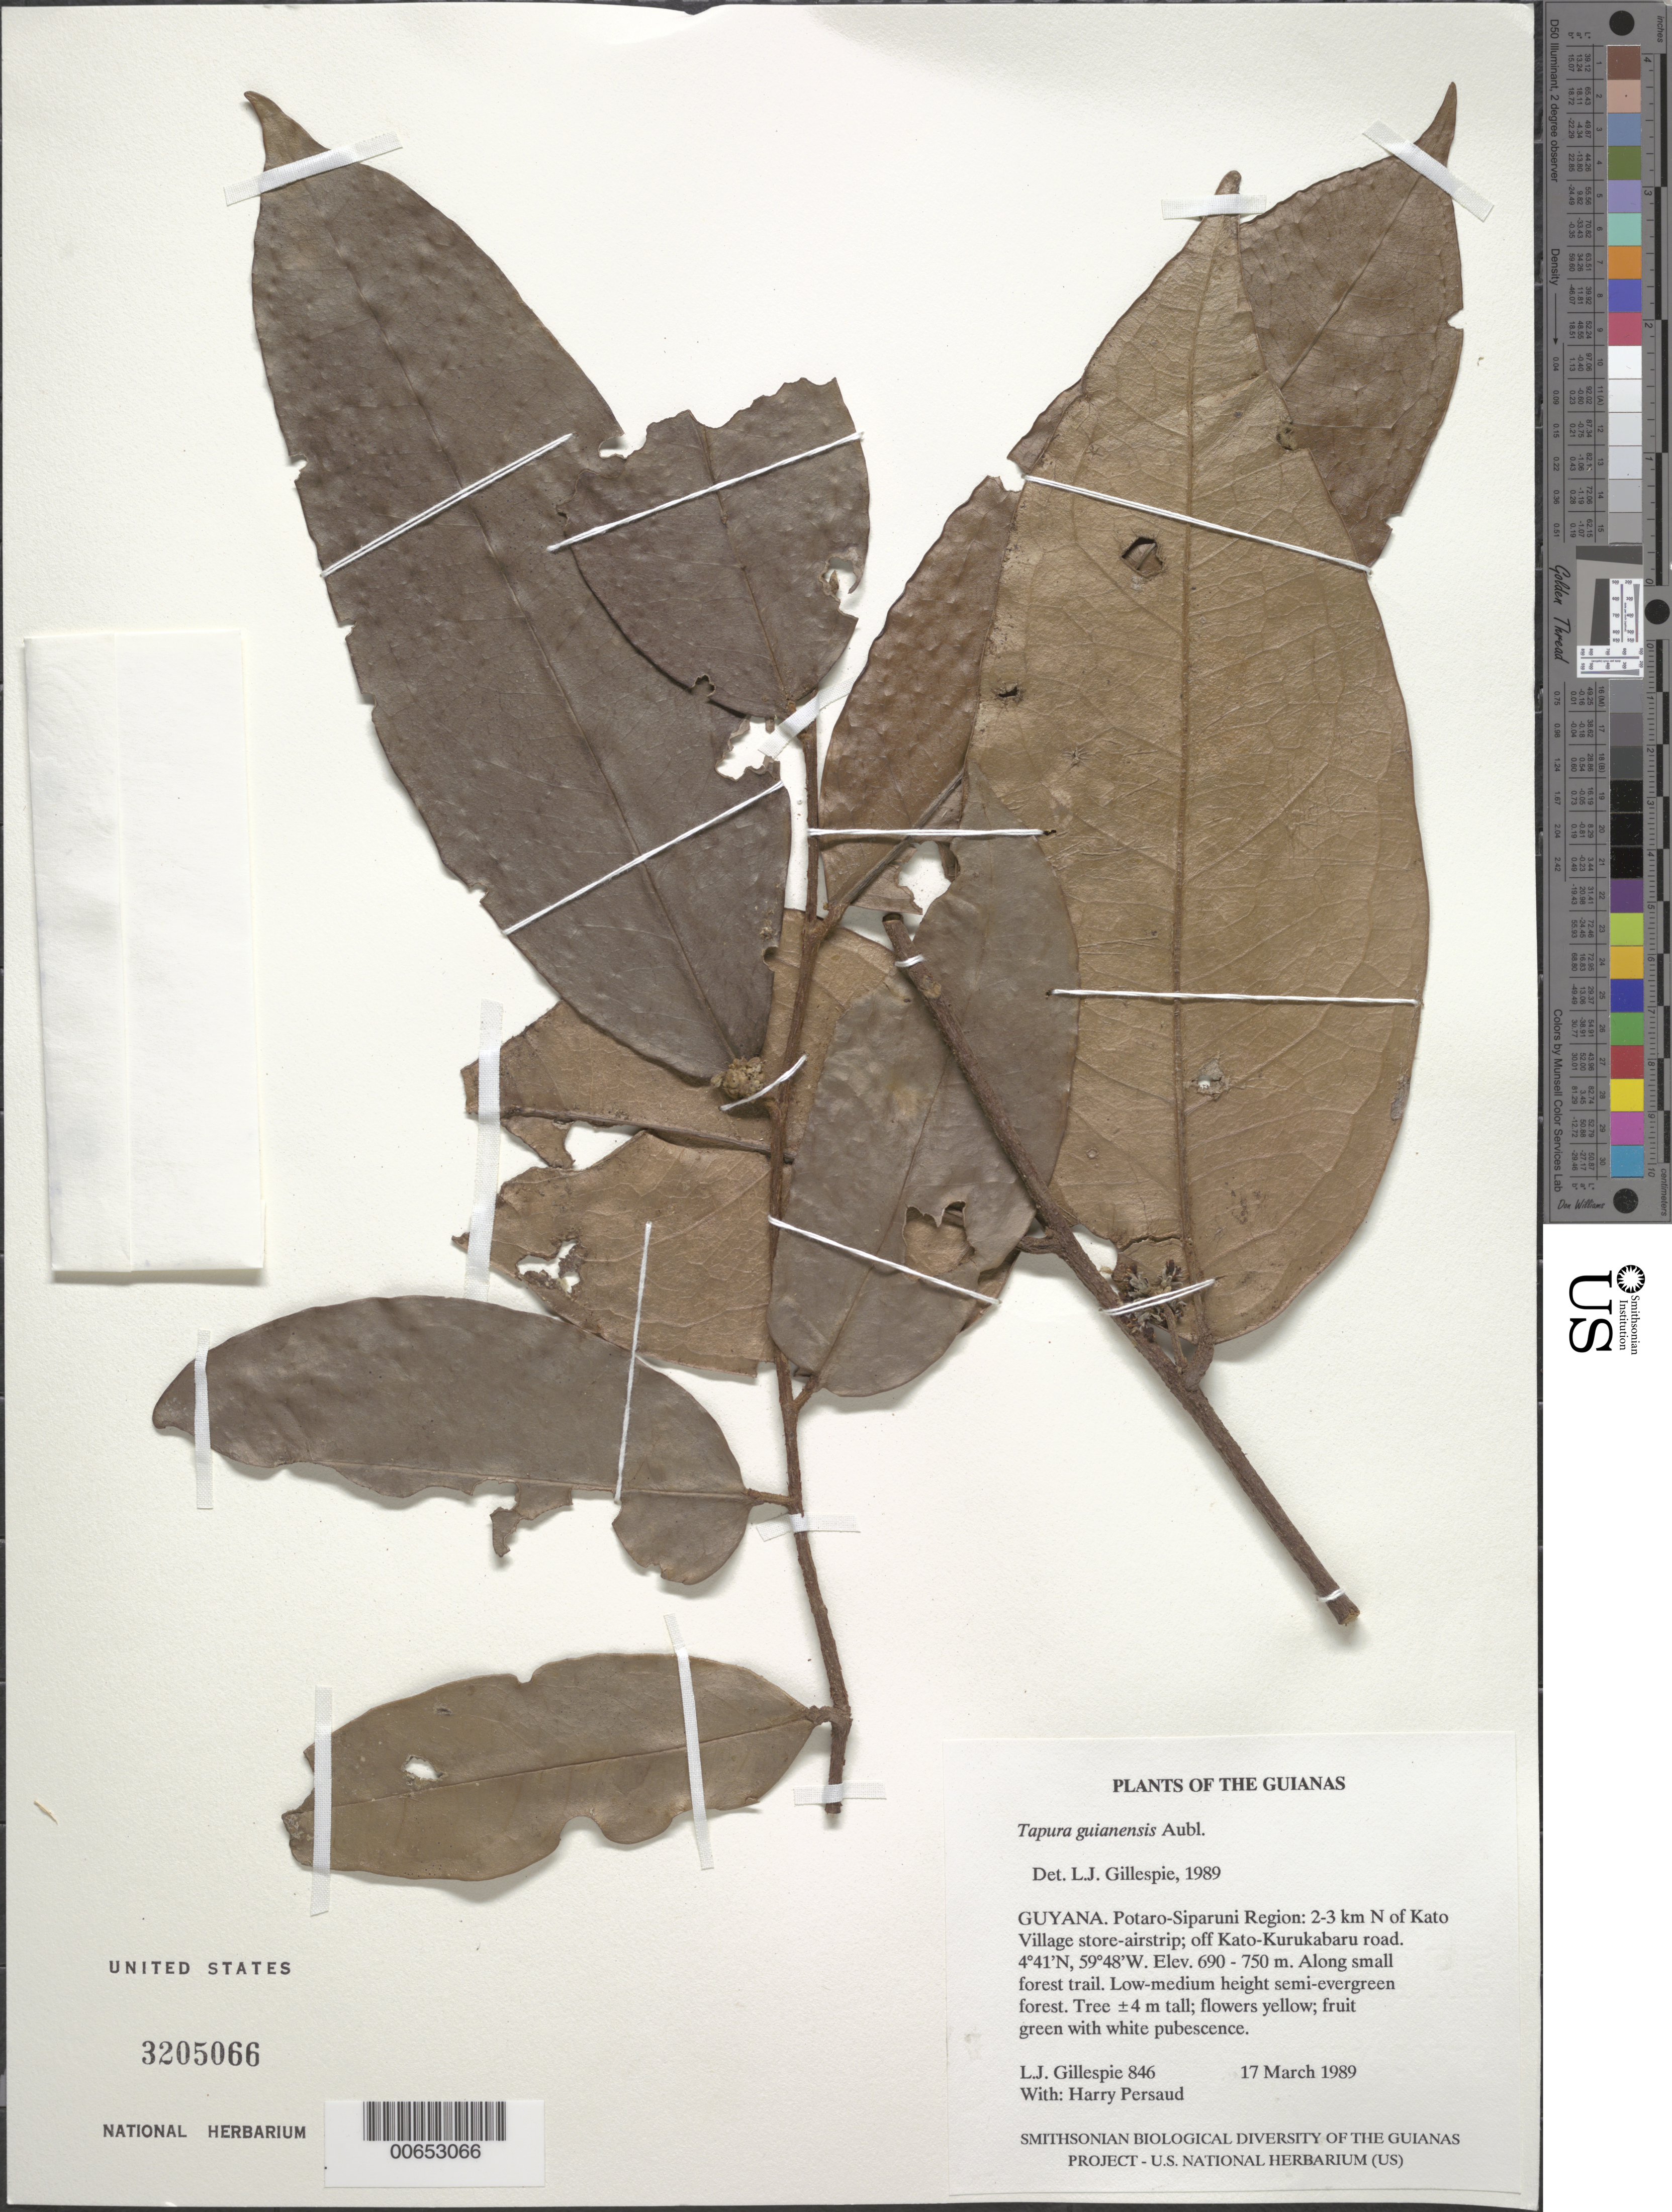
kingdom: Plantae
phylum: Tracheophyta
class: Magnoliopsida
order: Malpighiales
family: Dichapetalaceae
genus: Tapura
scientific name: Tapura guianensis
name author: Aubl.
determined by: Gillespie, L. J.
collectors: L. J. Gillespie & H. Persaud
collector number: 846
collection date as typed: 17 March 1989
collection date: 1989-03-17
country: Guyana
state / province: Potaro-Siparuni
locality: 2-3 km N of Kato Village store-airstrip; off Kato-Kurukabaru road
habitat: Along small forest trail. Low-medium height semi-evergreen forest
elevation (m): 690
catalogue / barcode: US 3205066